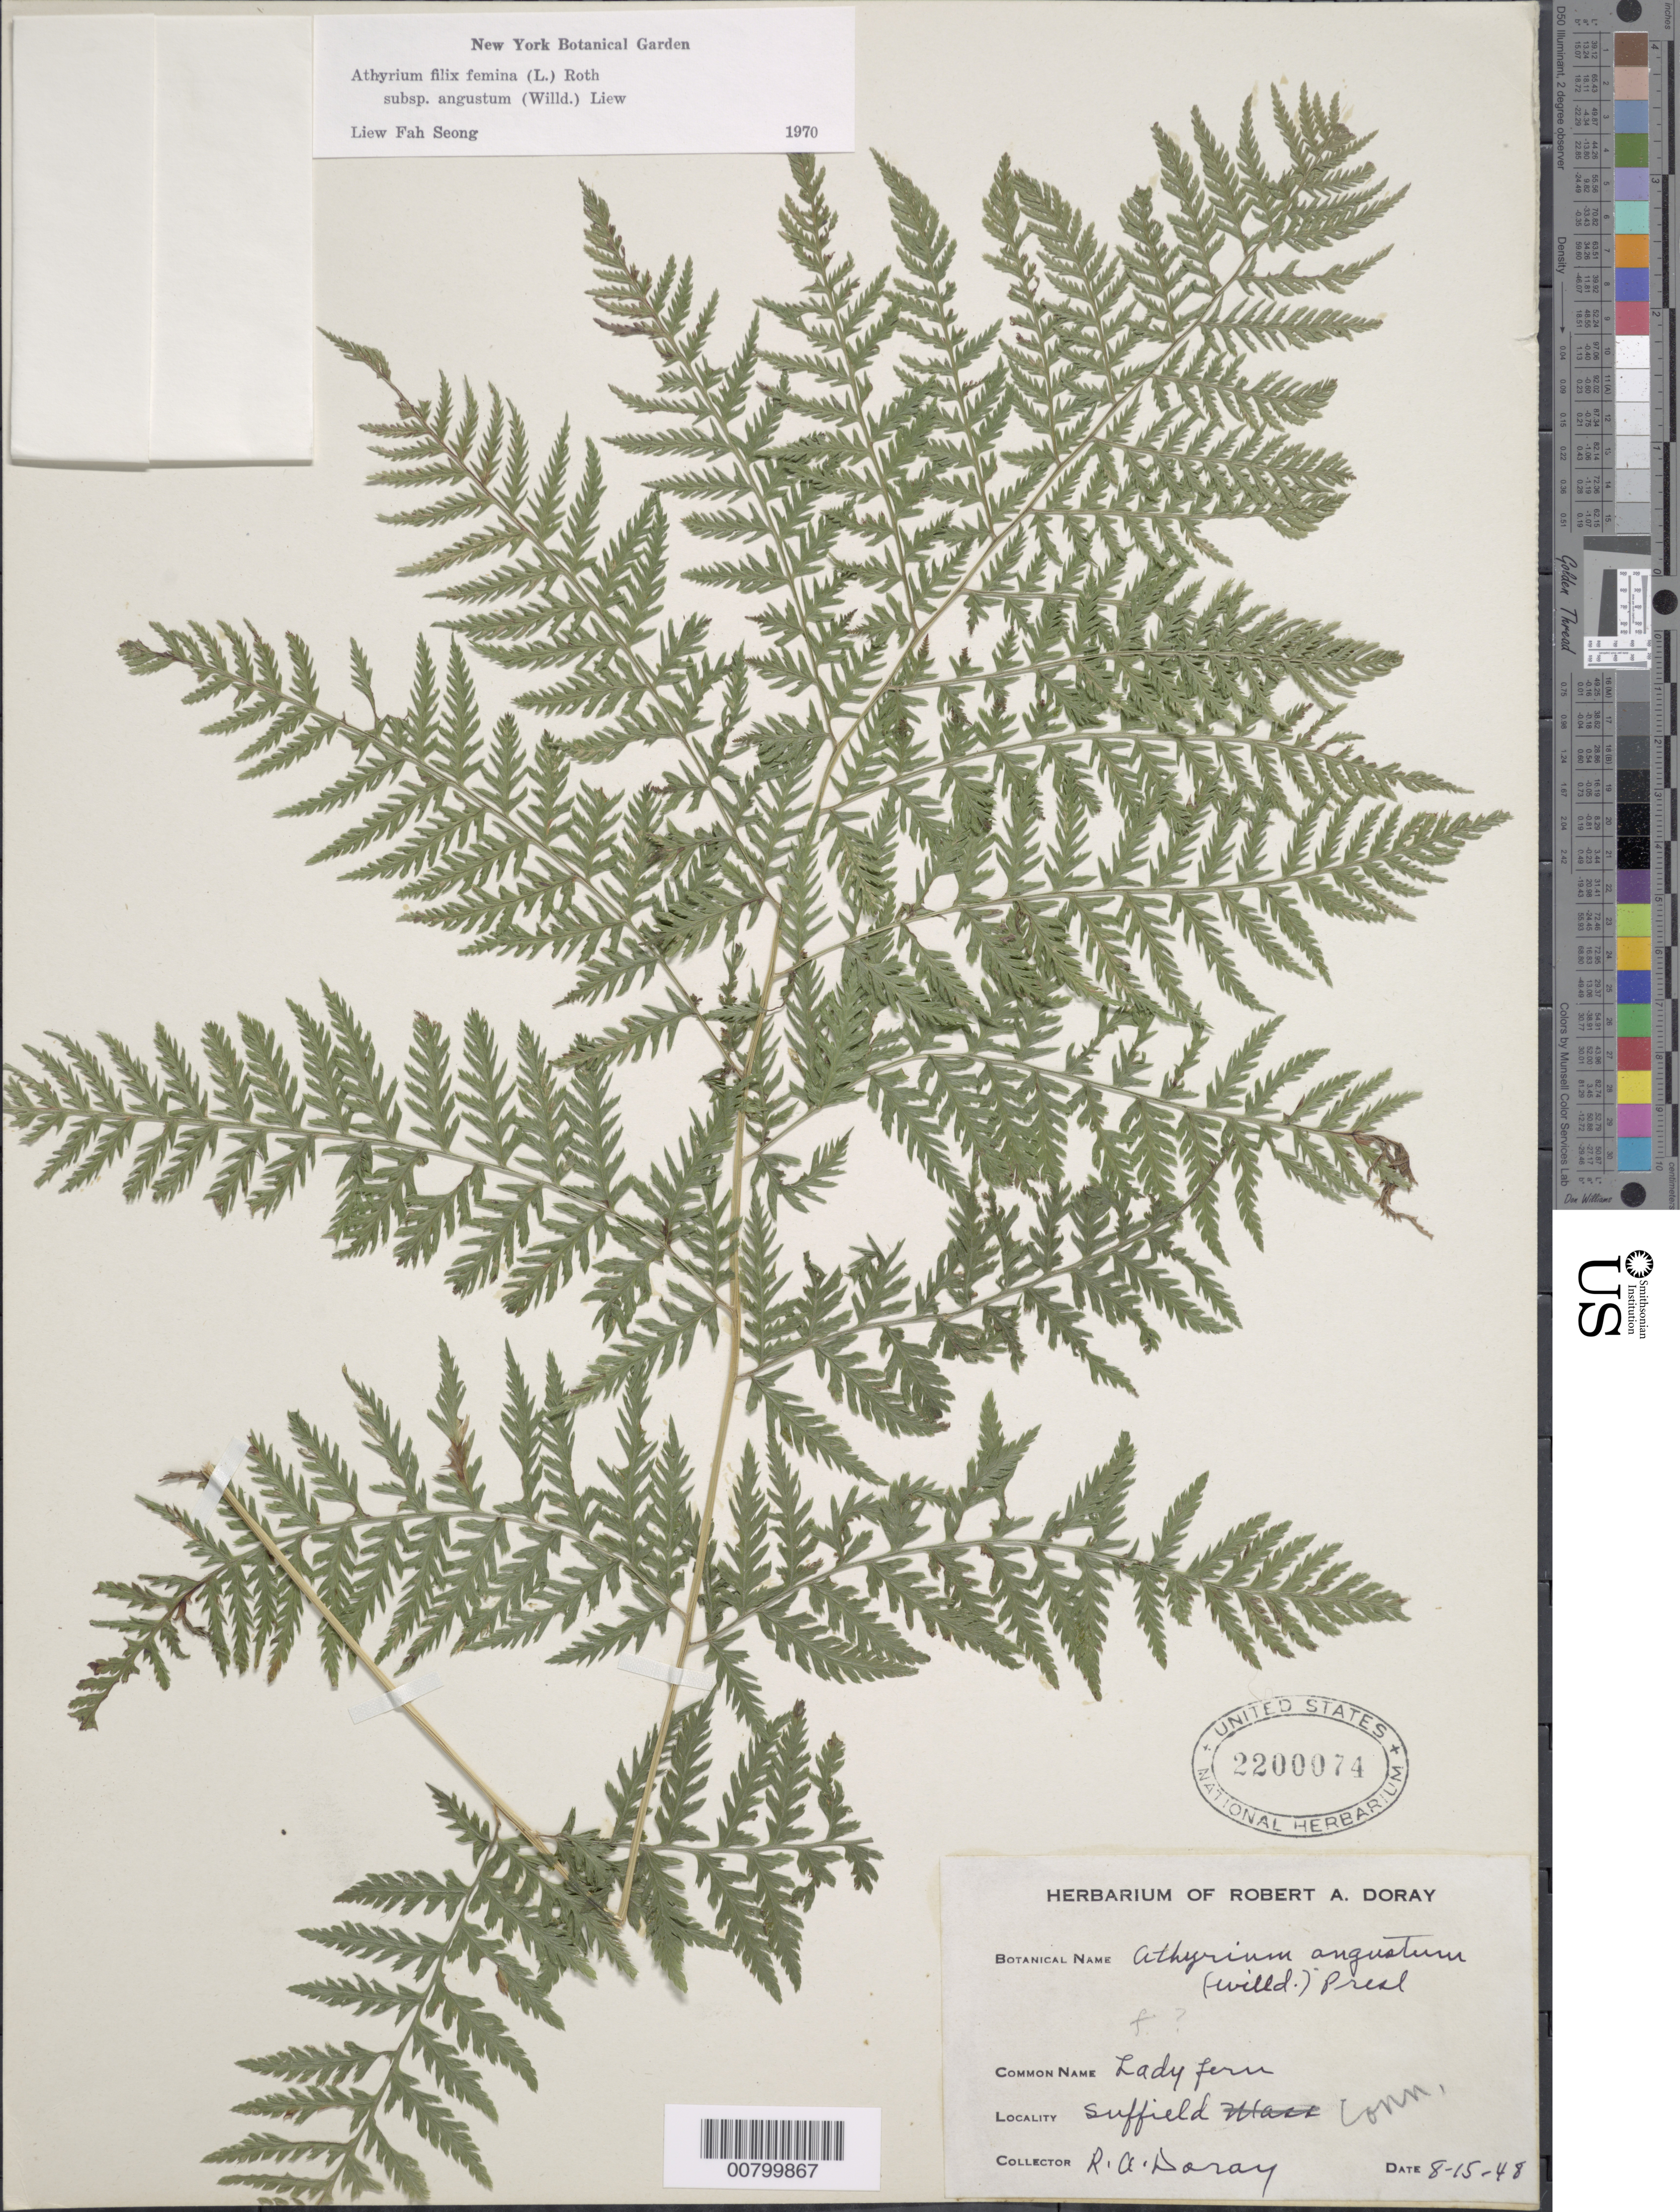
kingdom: Plantae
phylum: Tracheophyta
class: Polypodiopsida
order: Polypodiales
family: Athyriaceae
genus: Athyrium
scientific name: Athyrium filix-femina subsp. angustatum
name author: (Willd.) R.T. Clausen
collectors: R. Doray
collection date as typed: Transcribed d/m/y: 15/8/48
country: United States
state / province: Connecticut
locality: Suffield, Conn.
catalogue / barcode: US 2200074